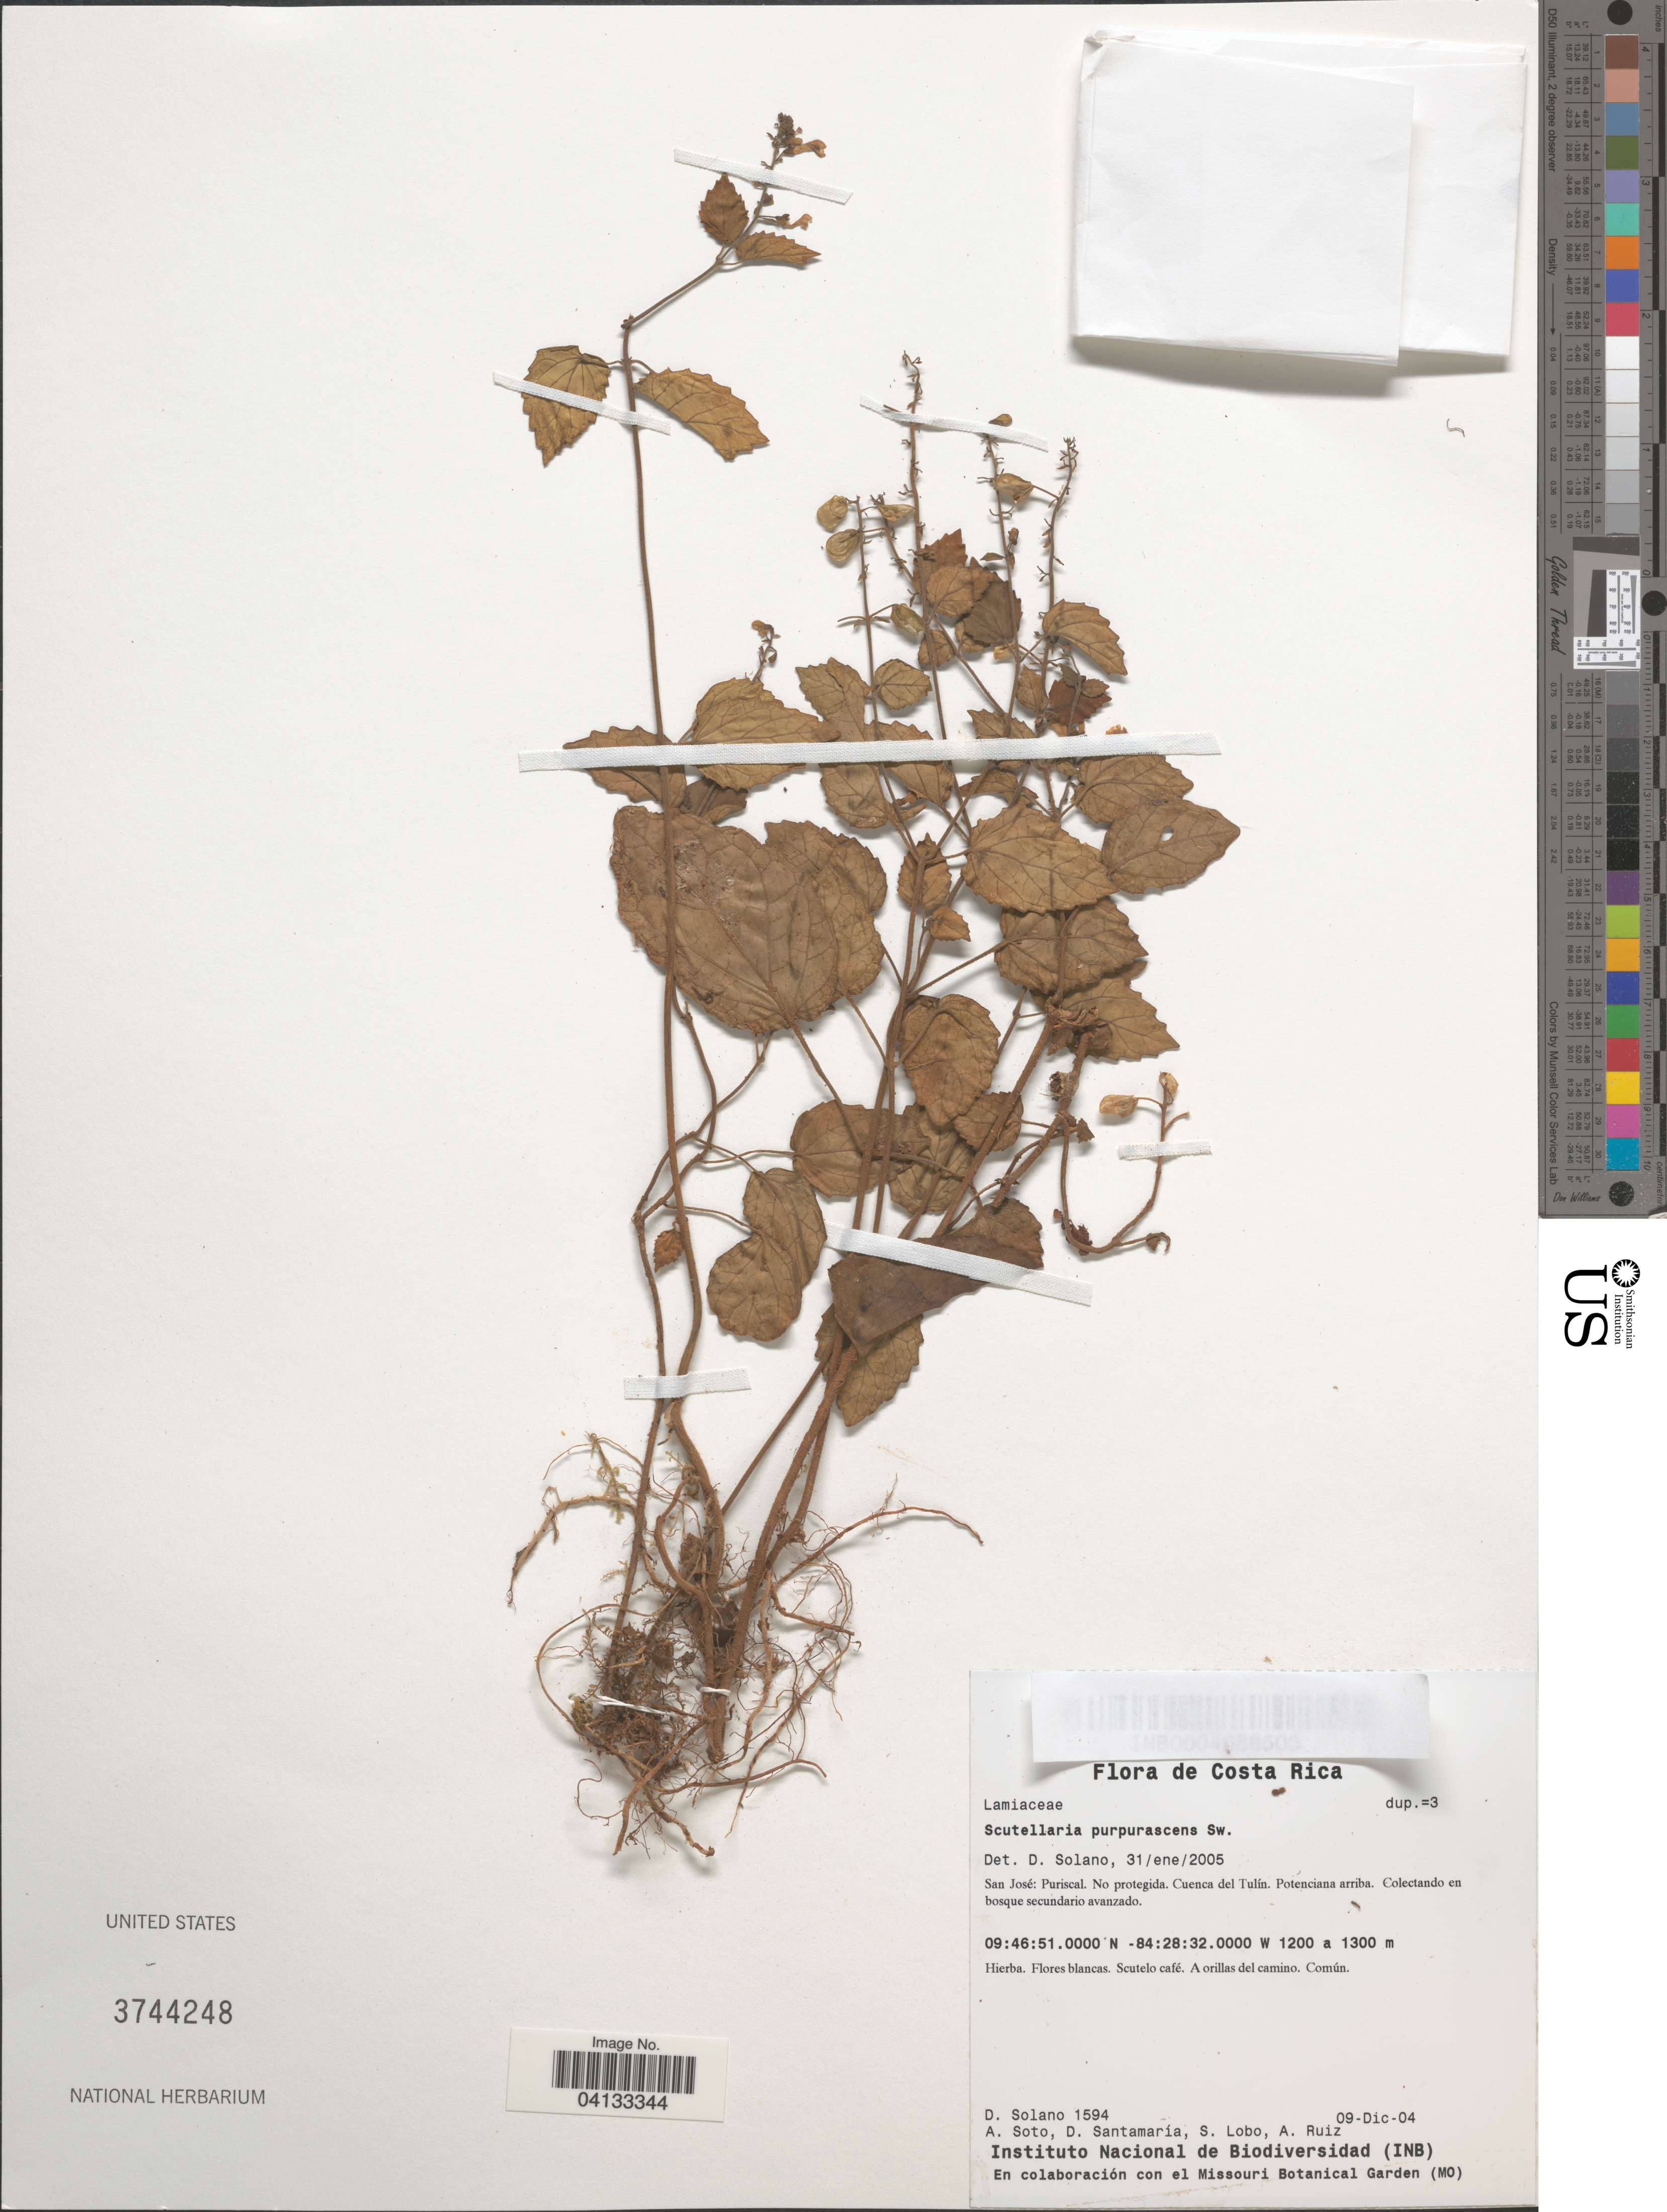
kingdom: Plantae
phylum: Tracheophyta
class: Magnoliopsida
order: Lamiales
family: Lamiaceae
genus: Scutellaria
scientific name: Scutellaria purpurascens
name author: Sw.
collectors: D. Solano, A. Soto, D. Santamaria, S. Lobo & A. Ruiz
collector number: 1594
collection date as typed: Transcribed d/m/y: 9/12/4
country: Costa Rica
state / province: San José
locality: Puriscal. No protegida. Cuenca del Tulín. Potenciana arriba.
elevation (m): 1200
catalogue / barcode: US 3744248